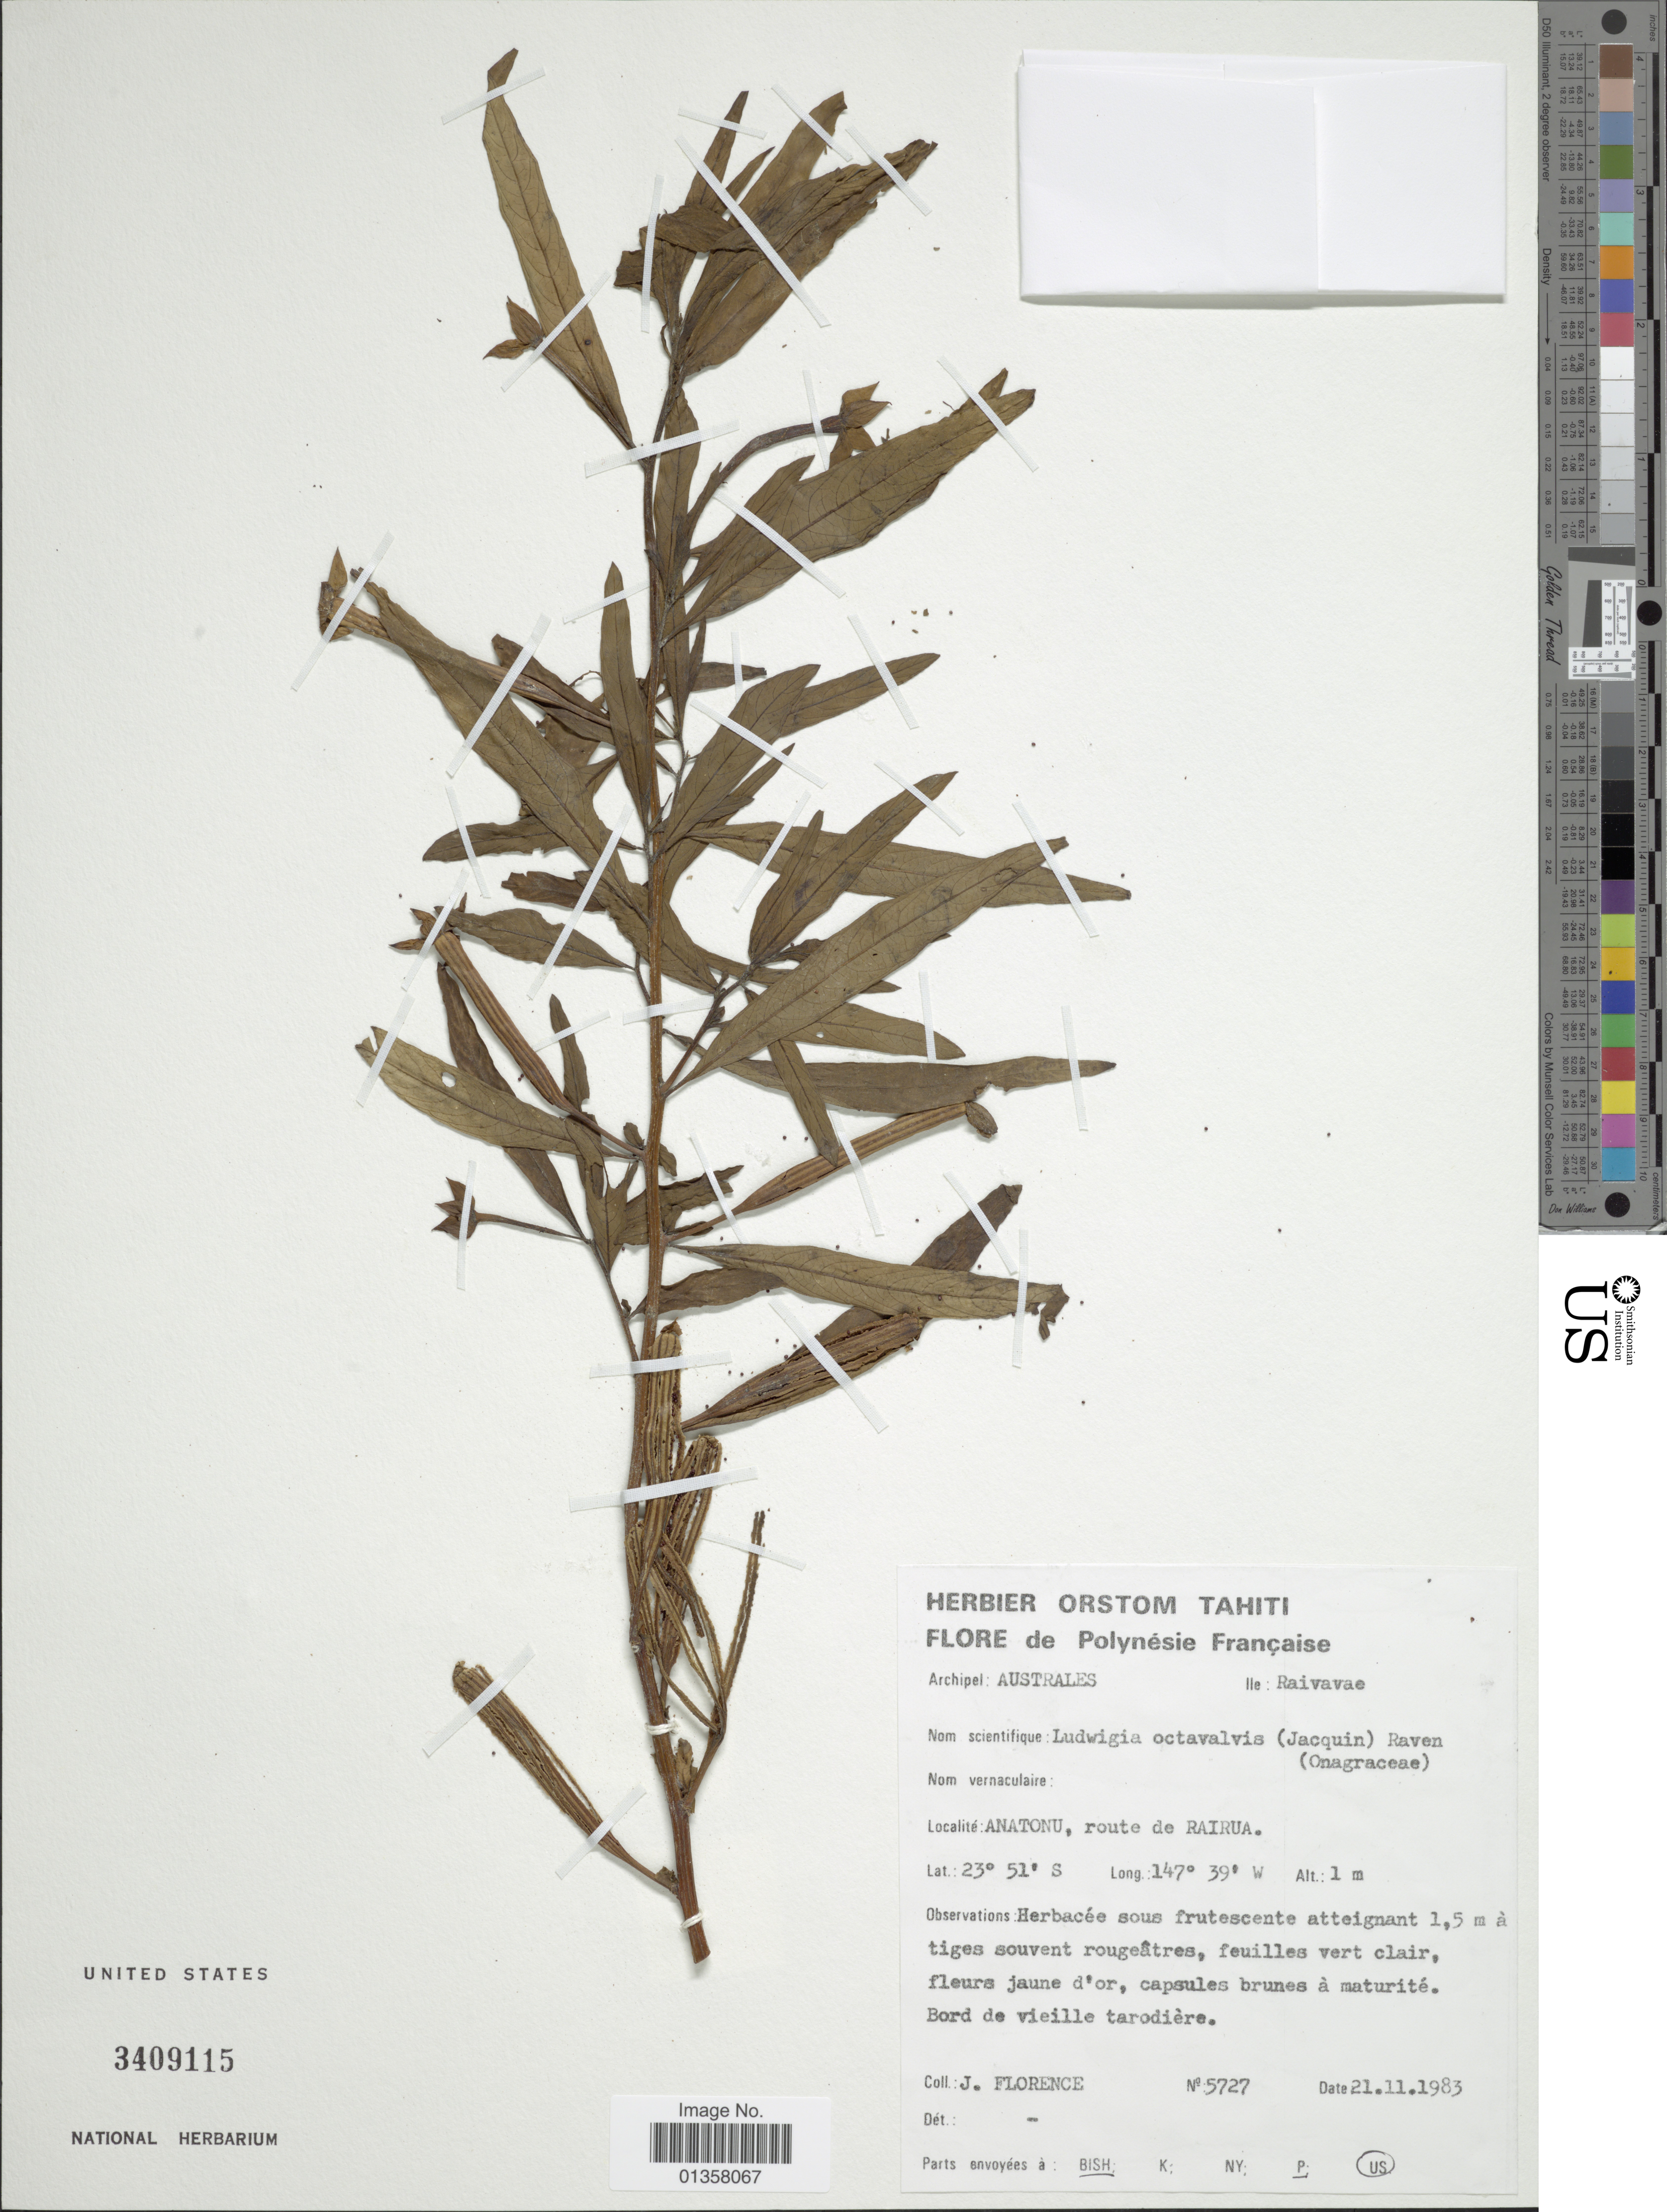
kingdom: Plantae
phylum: Tracheophyta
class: Magnoliopsida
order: Myrtales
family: Onagraceae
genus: Ludwigia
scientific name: Ludwigia octovalvis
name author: (Jacq.) P.H. Raven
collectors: J. Florence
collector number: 5727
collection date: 1983-11-21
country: French Polynesia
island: Raivavae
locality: Archipel: Australes, Ile: Raivavae, Anatonu, route de Rairua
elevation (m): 1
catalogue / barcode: US 3409115